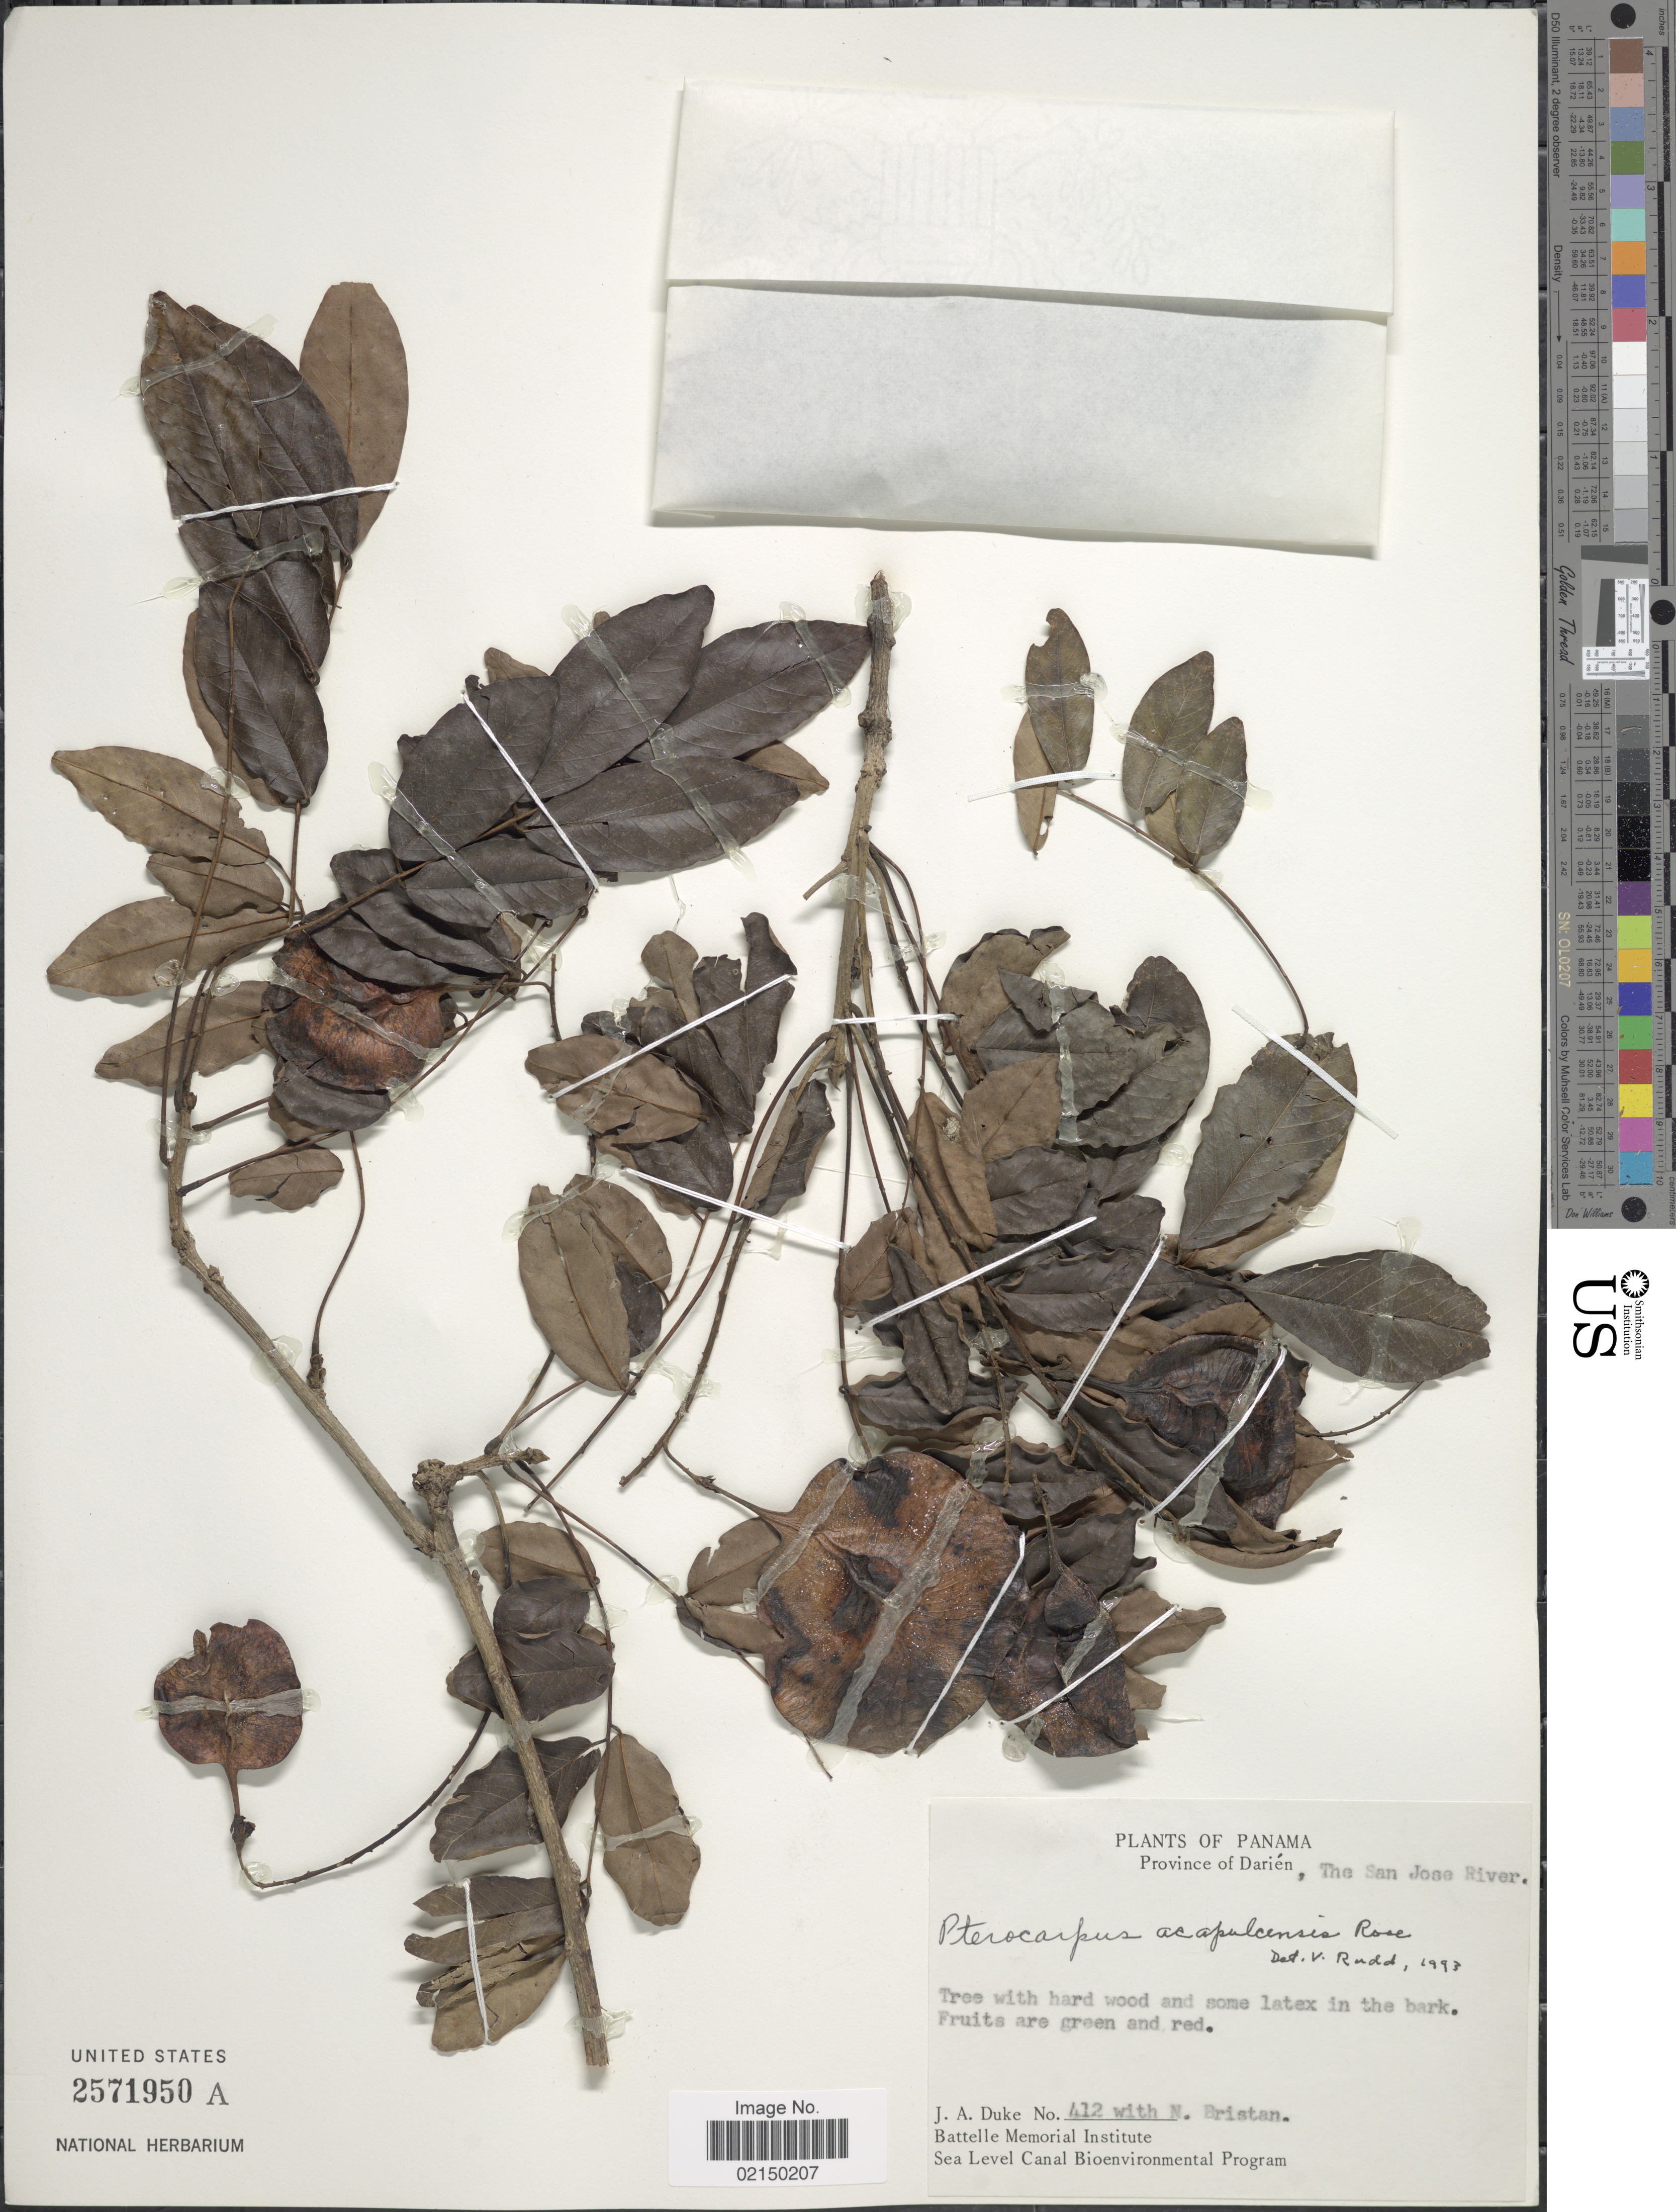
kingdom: Plantae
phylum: Tracheophyta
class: Magnoliopsida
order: Fabales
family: Fabaceae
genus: Pterocarpus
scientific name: Pterocarpus acapulcensis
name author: Rose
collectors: J. A. Duke & N. Bristan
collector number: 412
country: Panama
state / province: Darién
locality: The San Jose River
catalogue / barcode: US 2571950A